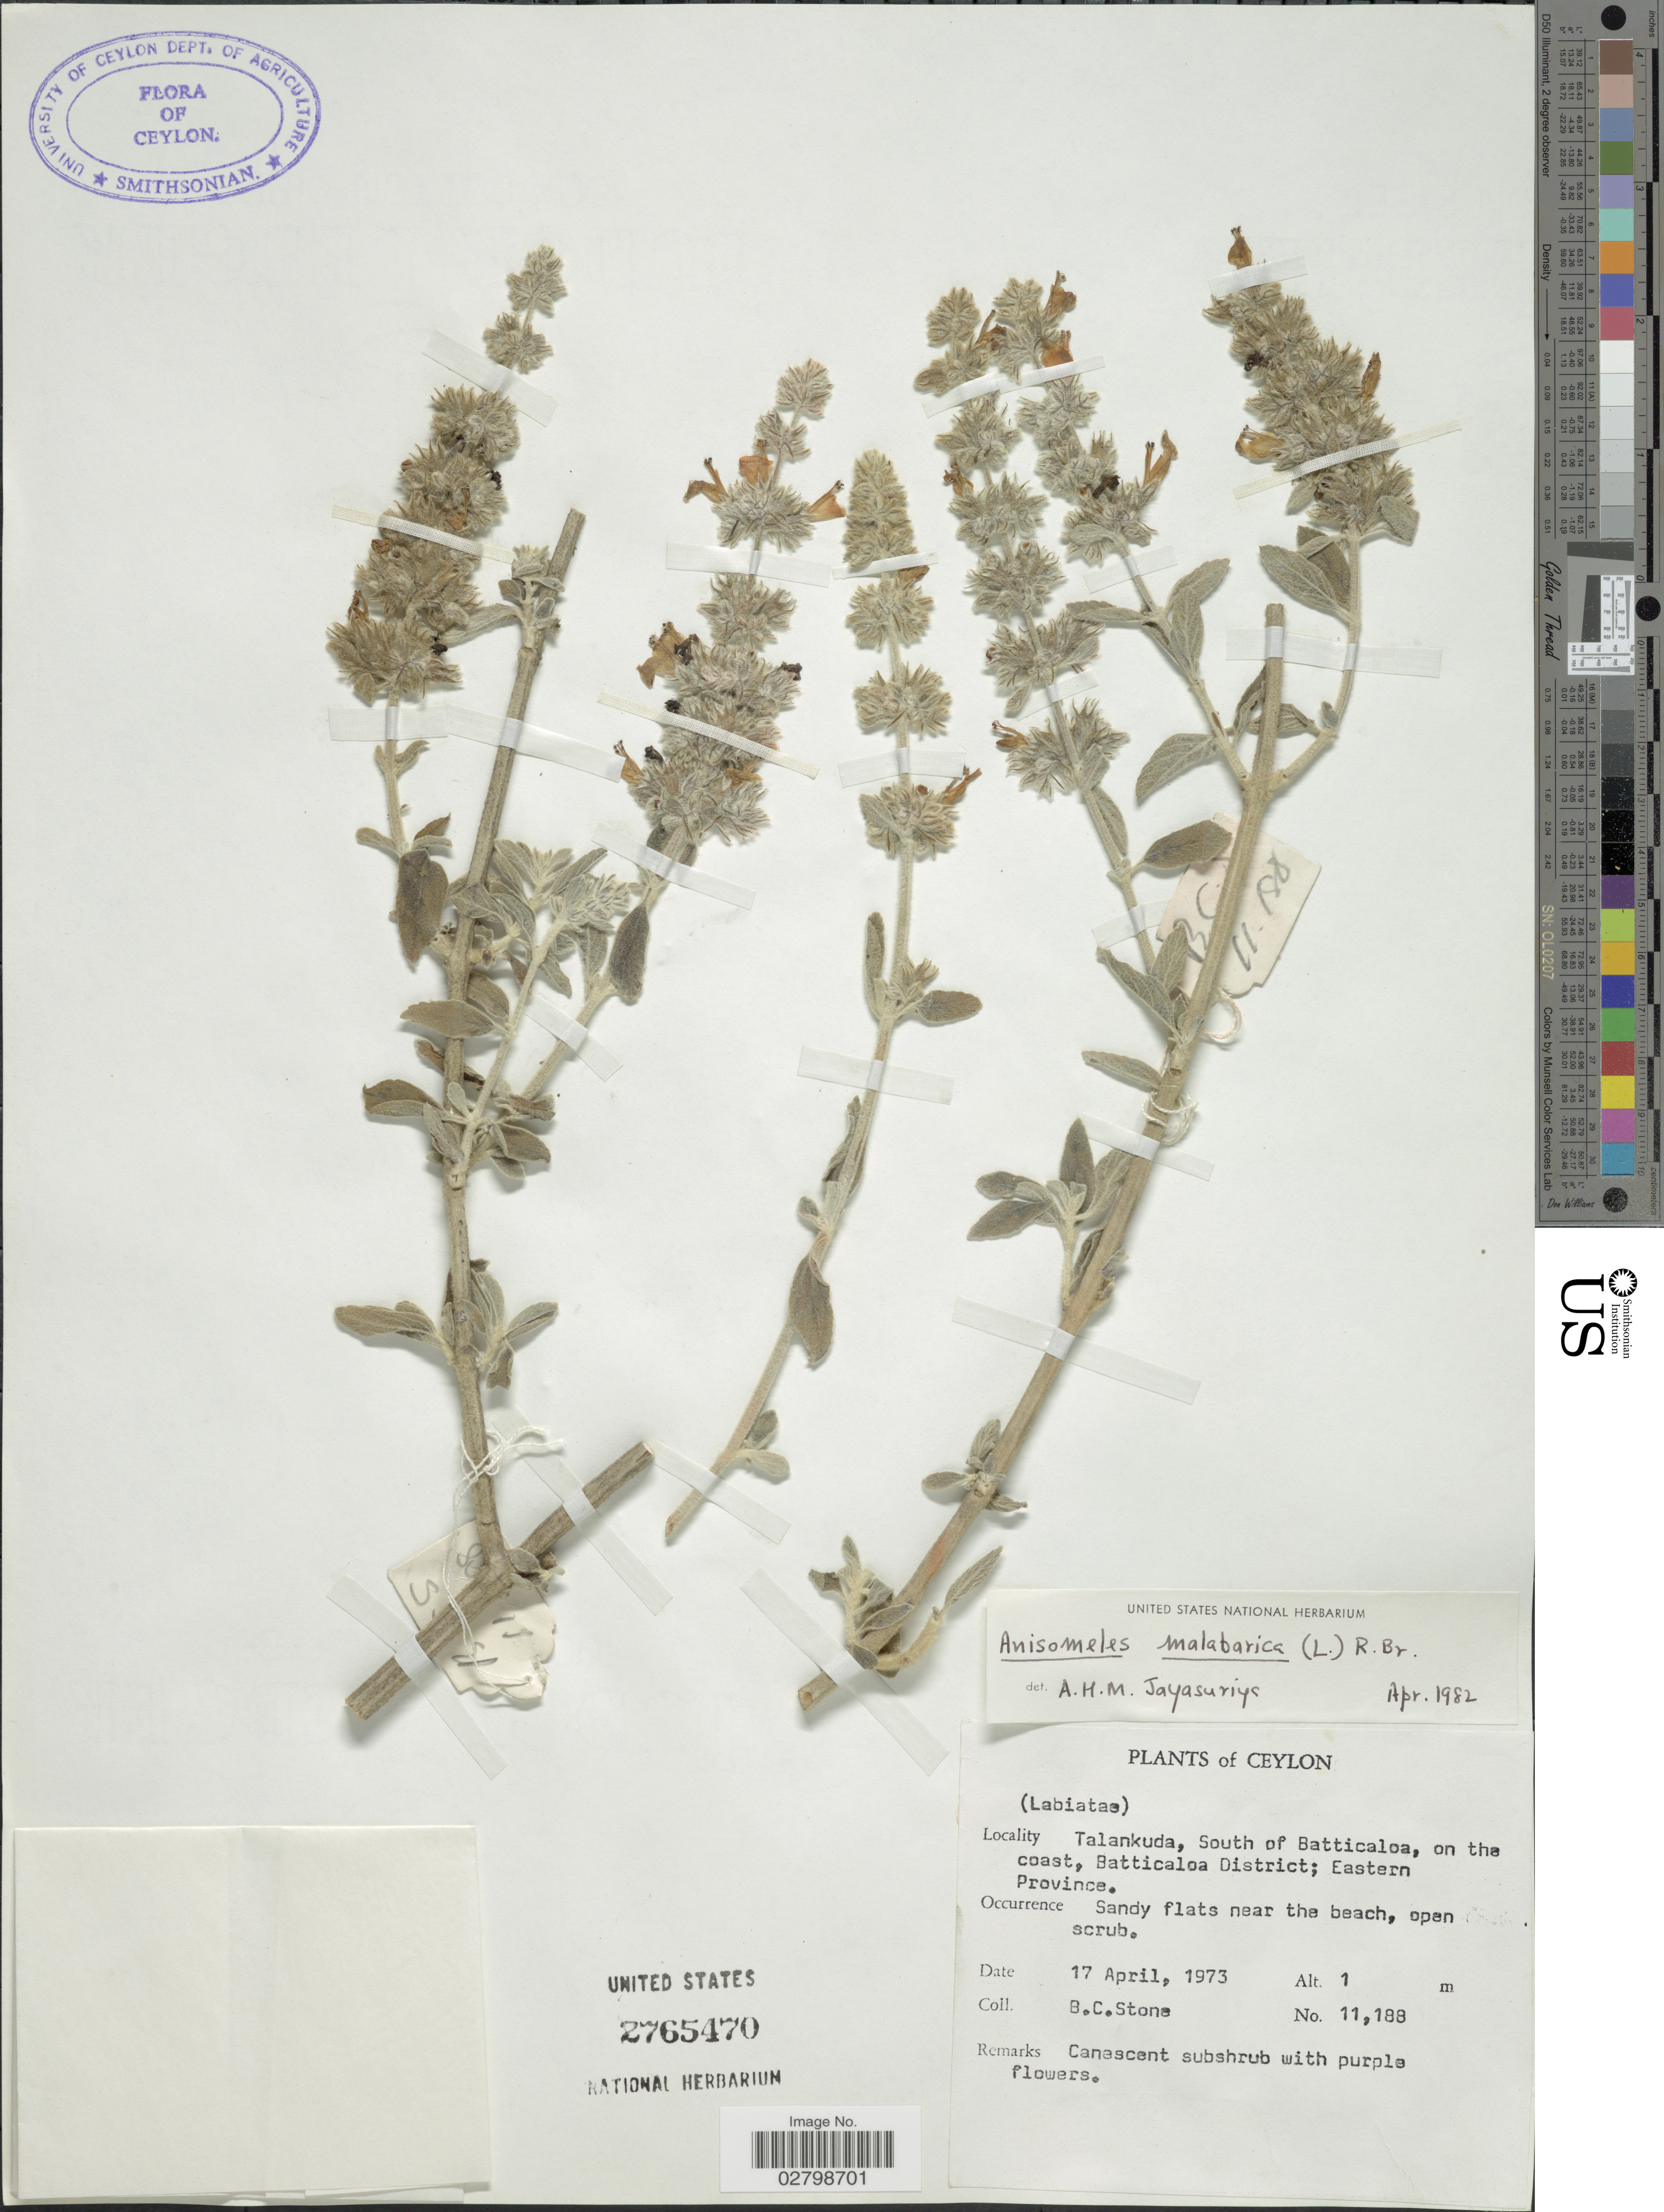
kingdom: Plantae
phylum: Tracheophyta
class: Magnoliopsida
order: Lamiales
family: Lamiaceae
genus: Anisomeles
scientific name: Anisomeles malabarica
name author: (L.) R. Br. ex Sims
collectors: B. C. Stone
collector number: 11188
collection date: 1973-04-17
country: Sri Lanka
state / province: Eastern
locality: Ceylon, Talankuda, South of Batticaloa, on the coast, Batticaloa District.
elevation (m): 1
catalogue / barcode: US 2765470